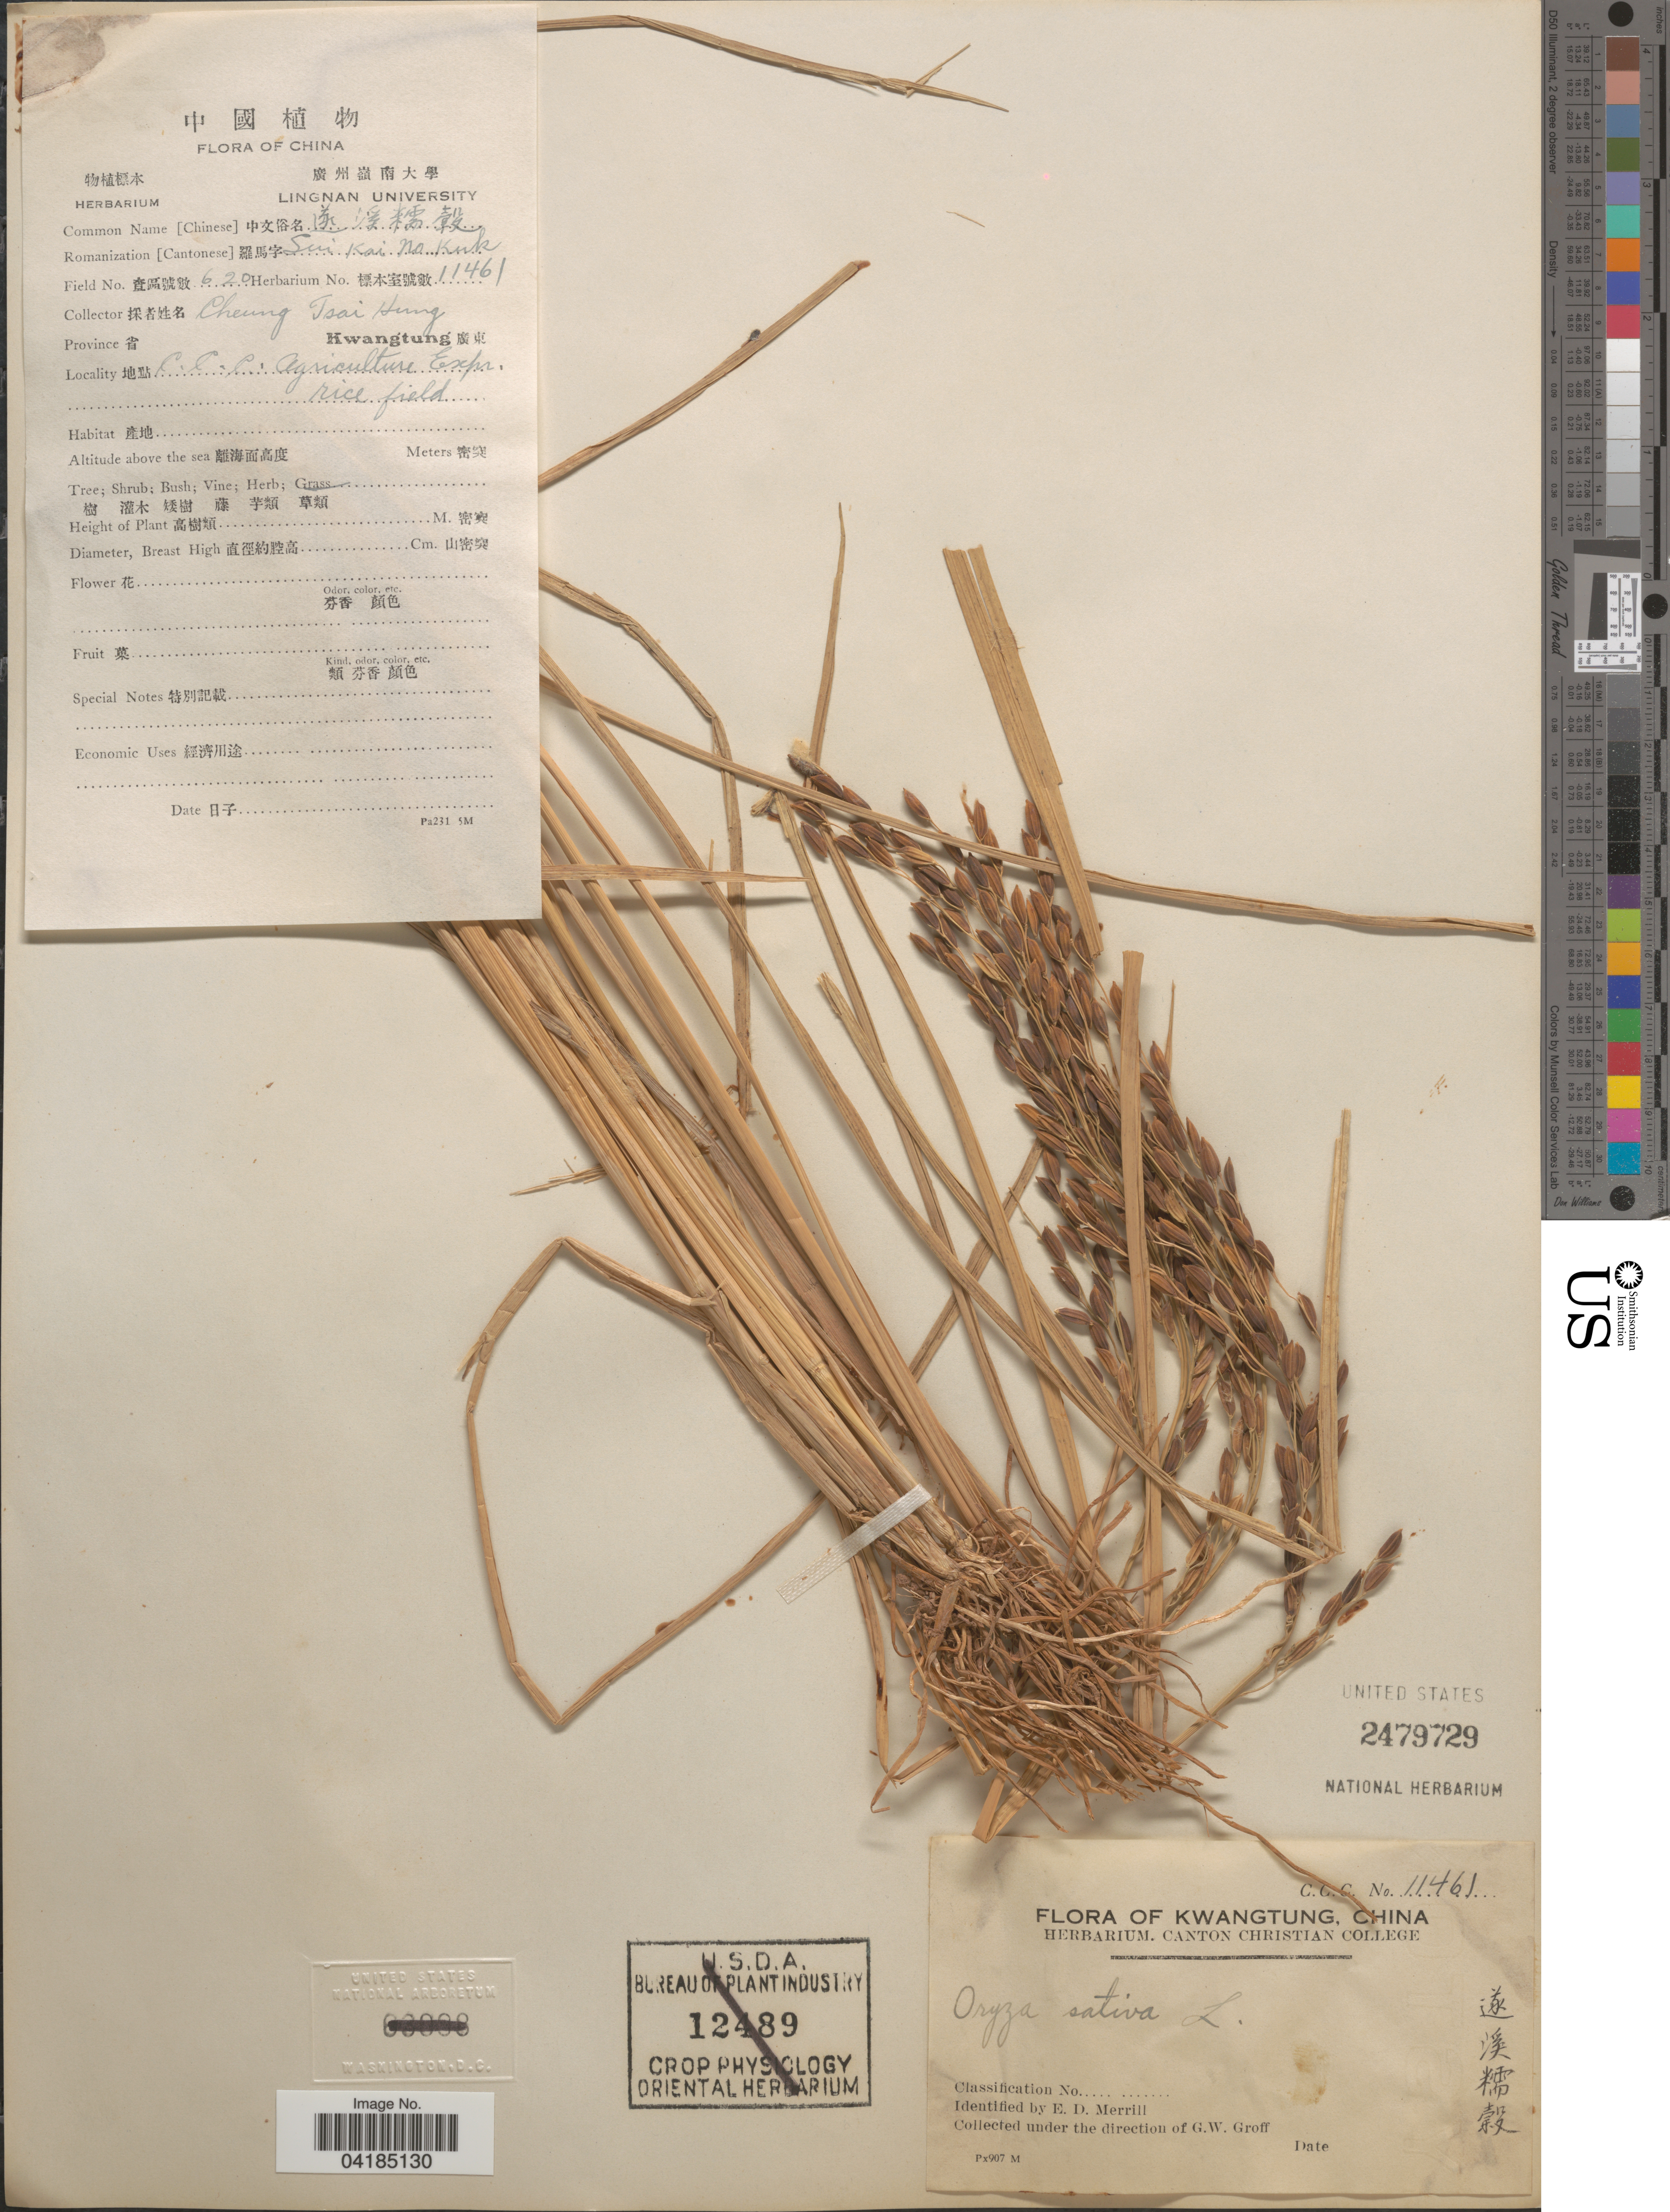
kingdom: Plantae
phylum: Tracheophyta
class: Liliopsida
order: Poales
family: Poaceae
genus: Oryza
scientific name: Oryza sativa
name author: L.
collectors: Cheung Tsai Hung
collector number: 620/11461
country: China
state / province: Guangdong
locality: Province Kwangtung. X. C.C.C. Agriculture Expr. rice field.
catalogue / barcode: US 2479729